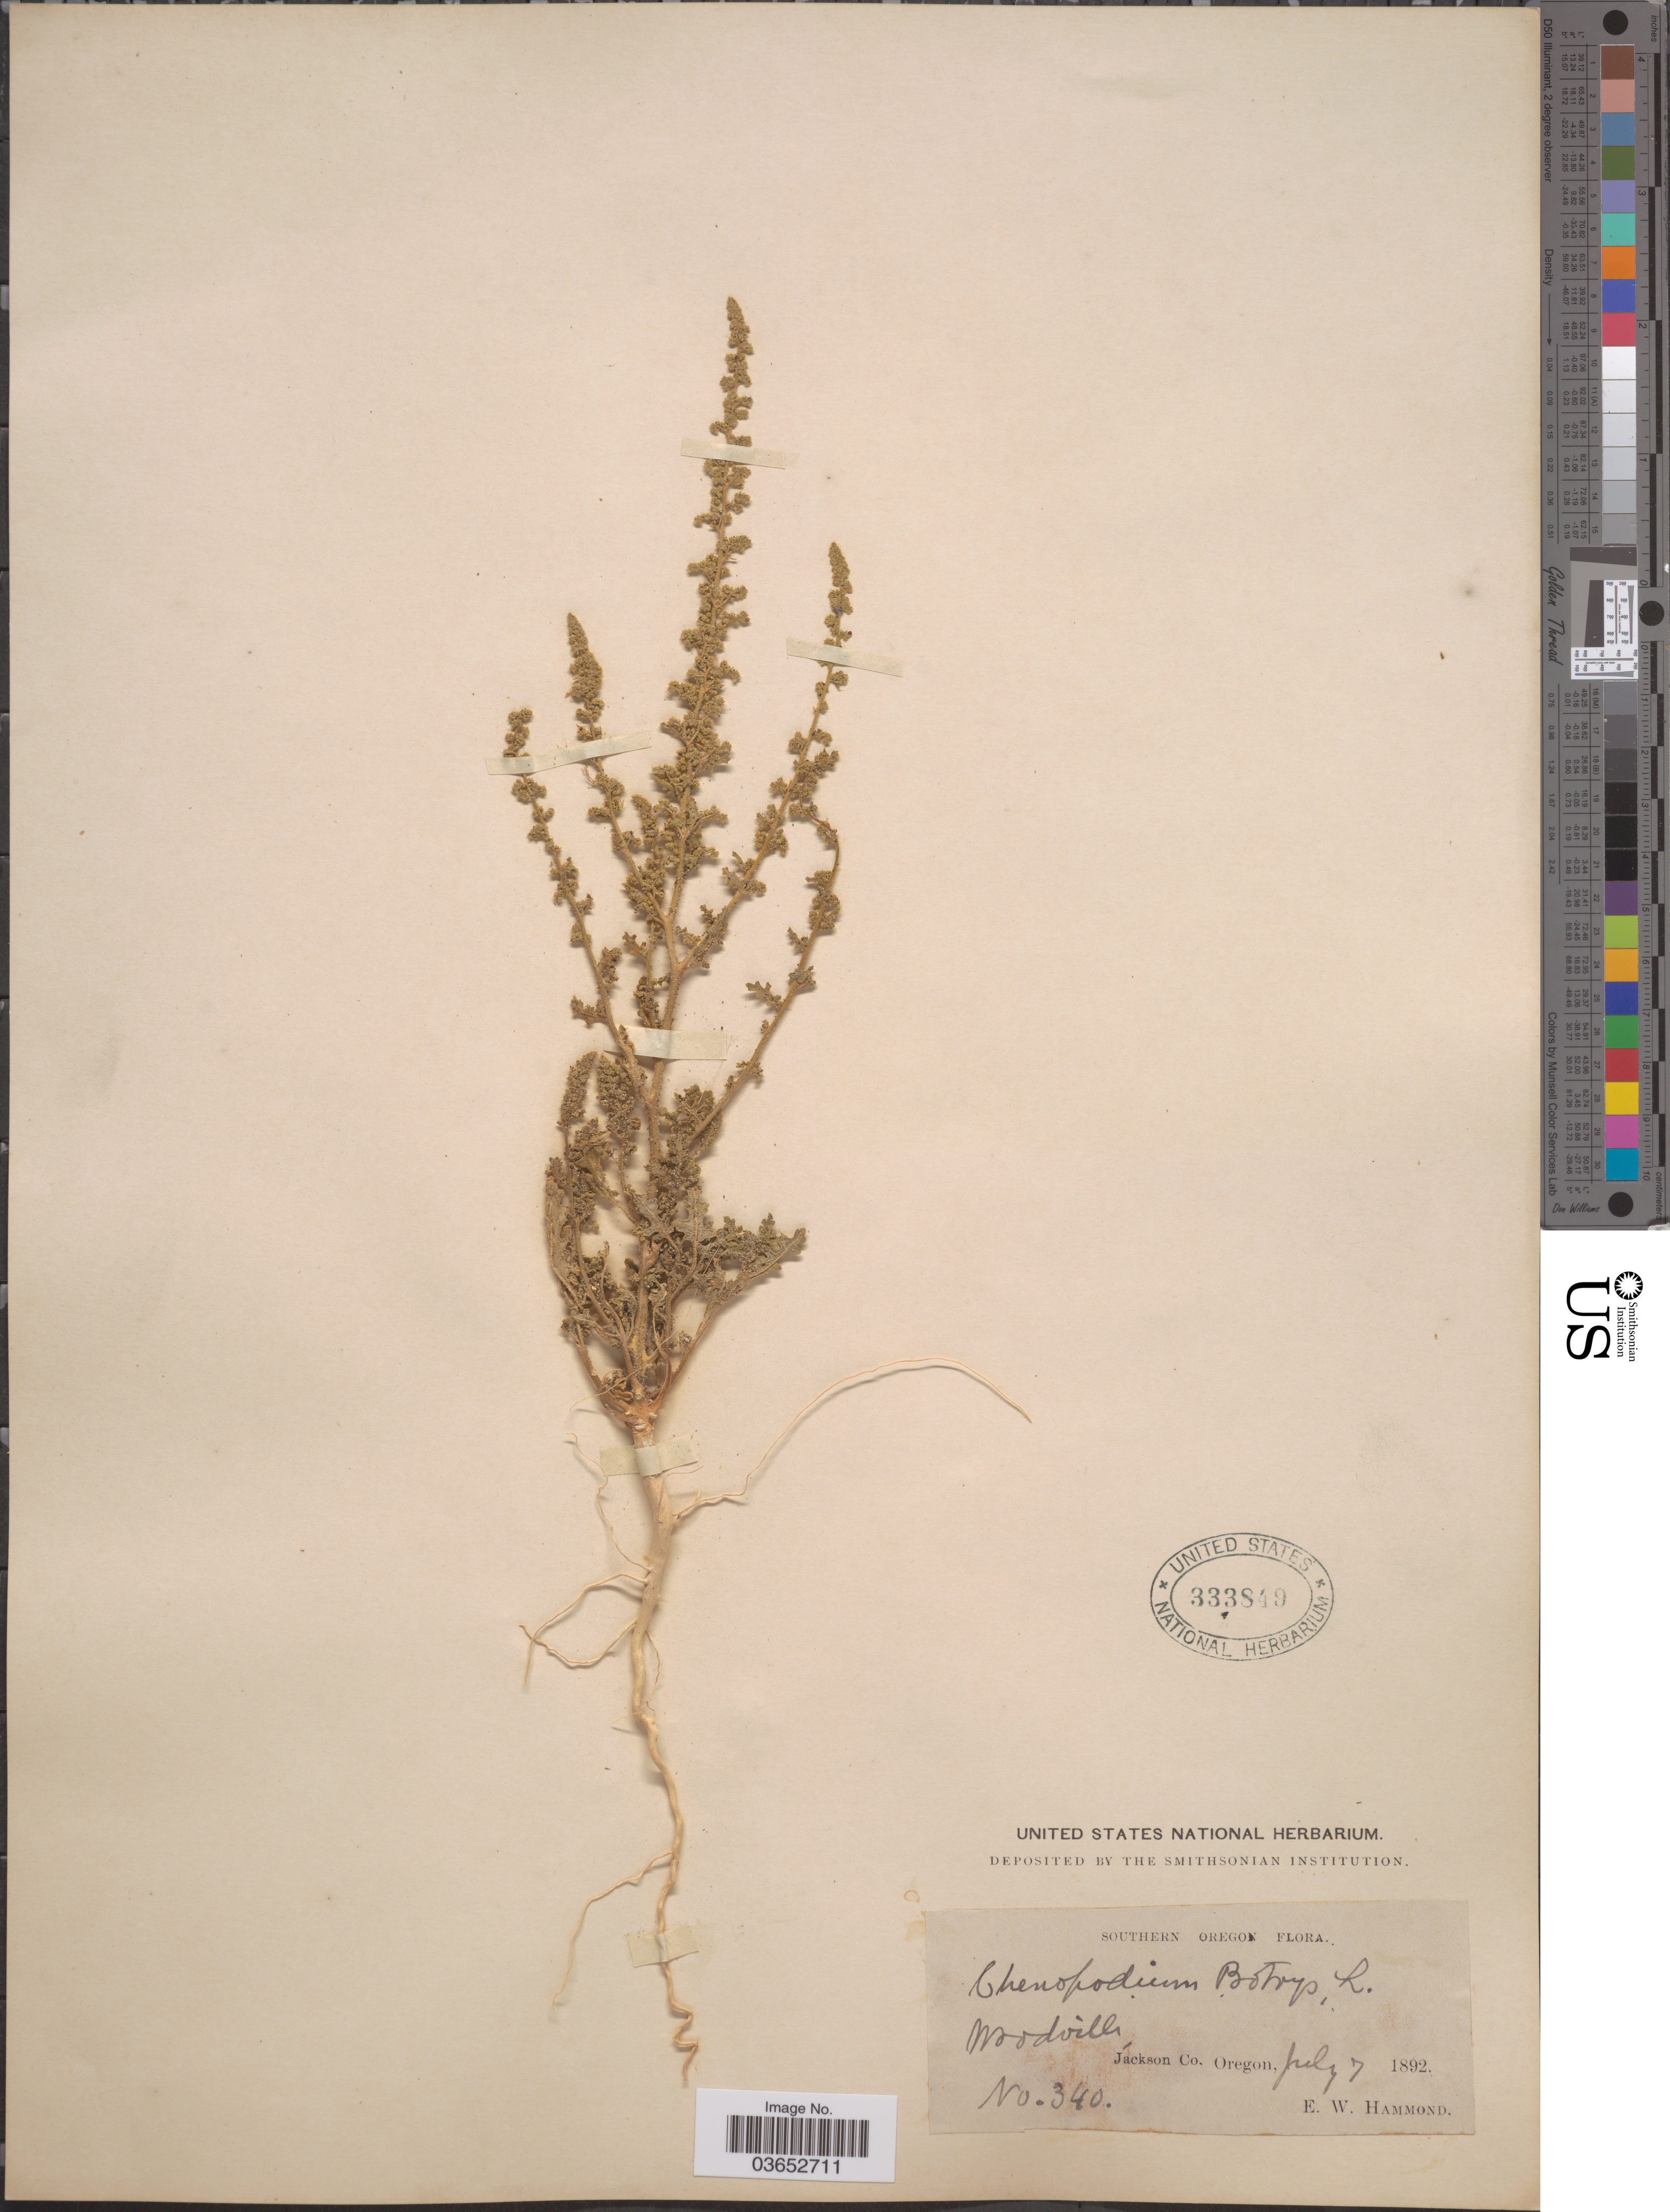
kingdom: Plantae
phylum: Tracheophyta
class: Magnoliopsida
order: Caryophyllales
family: Amaranthaceae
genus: Chenopodium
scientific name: Chenopodium botrys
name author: L.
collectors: E. Hammond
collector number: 340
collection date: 1892-07-07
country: United States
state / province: Oregon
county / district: Jackson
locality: Southern Oregon. Woodville, Jackson Co.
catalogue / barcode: US 333849